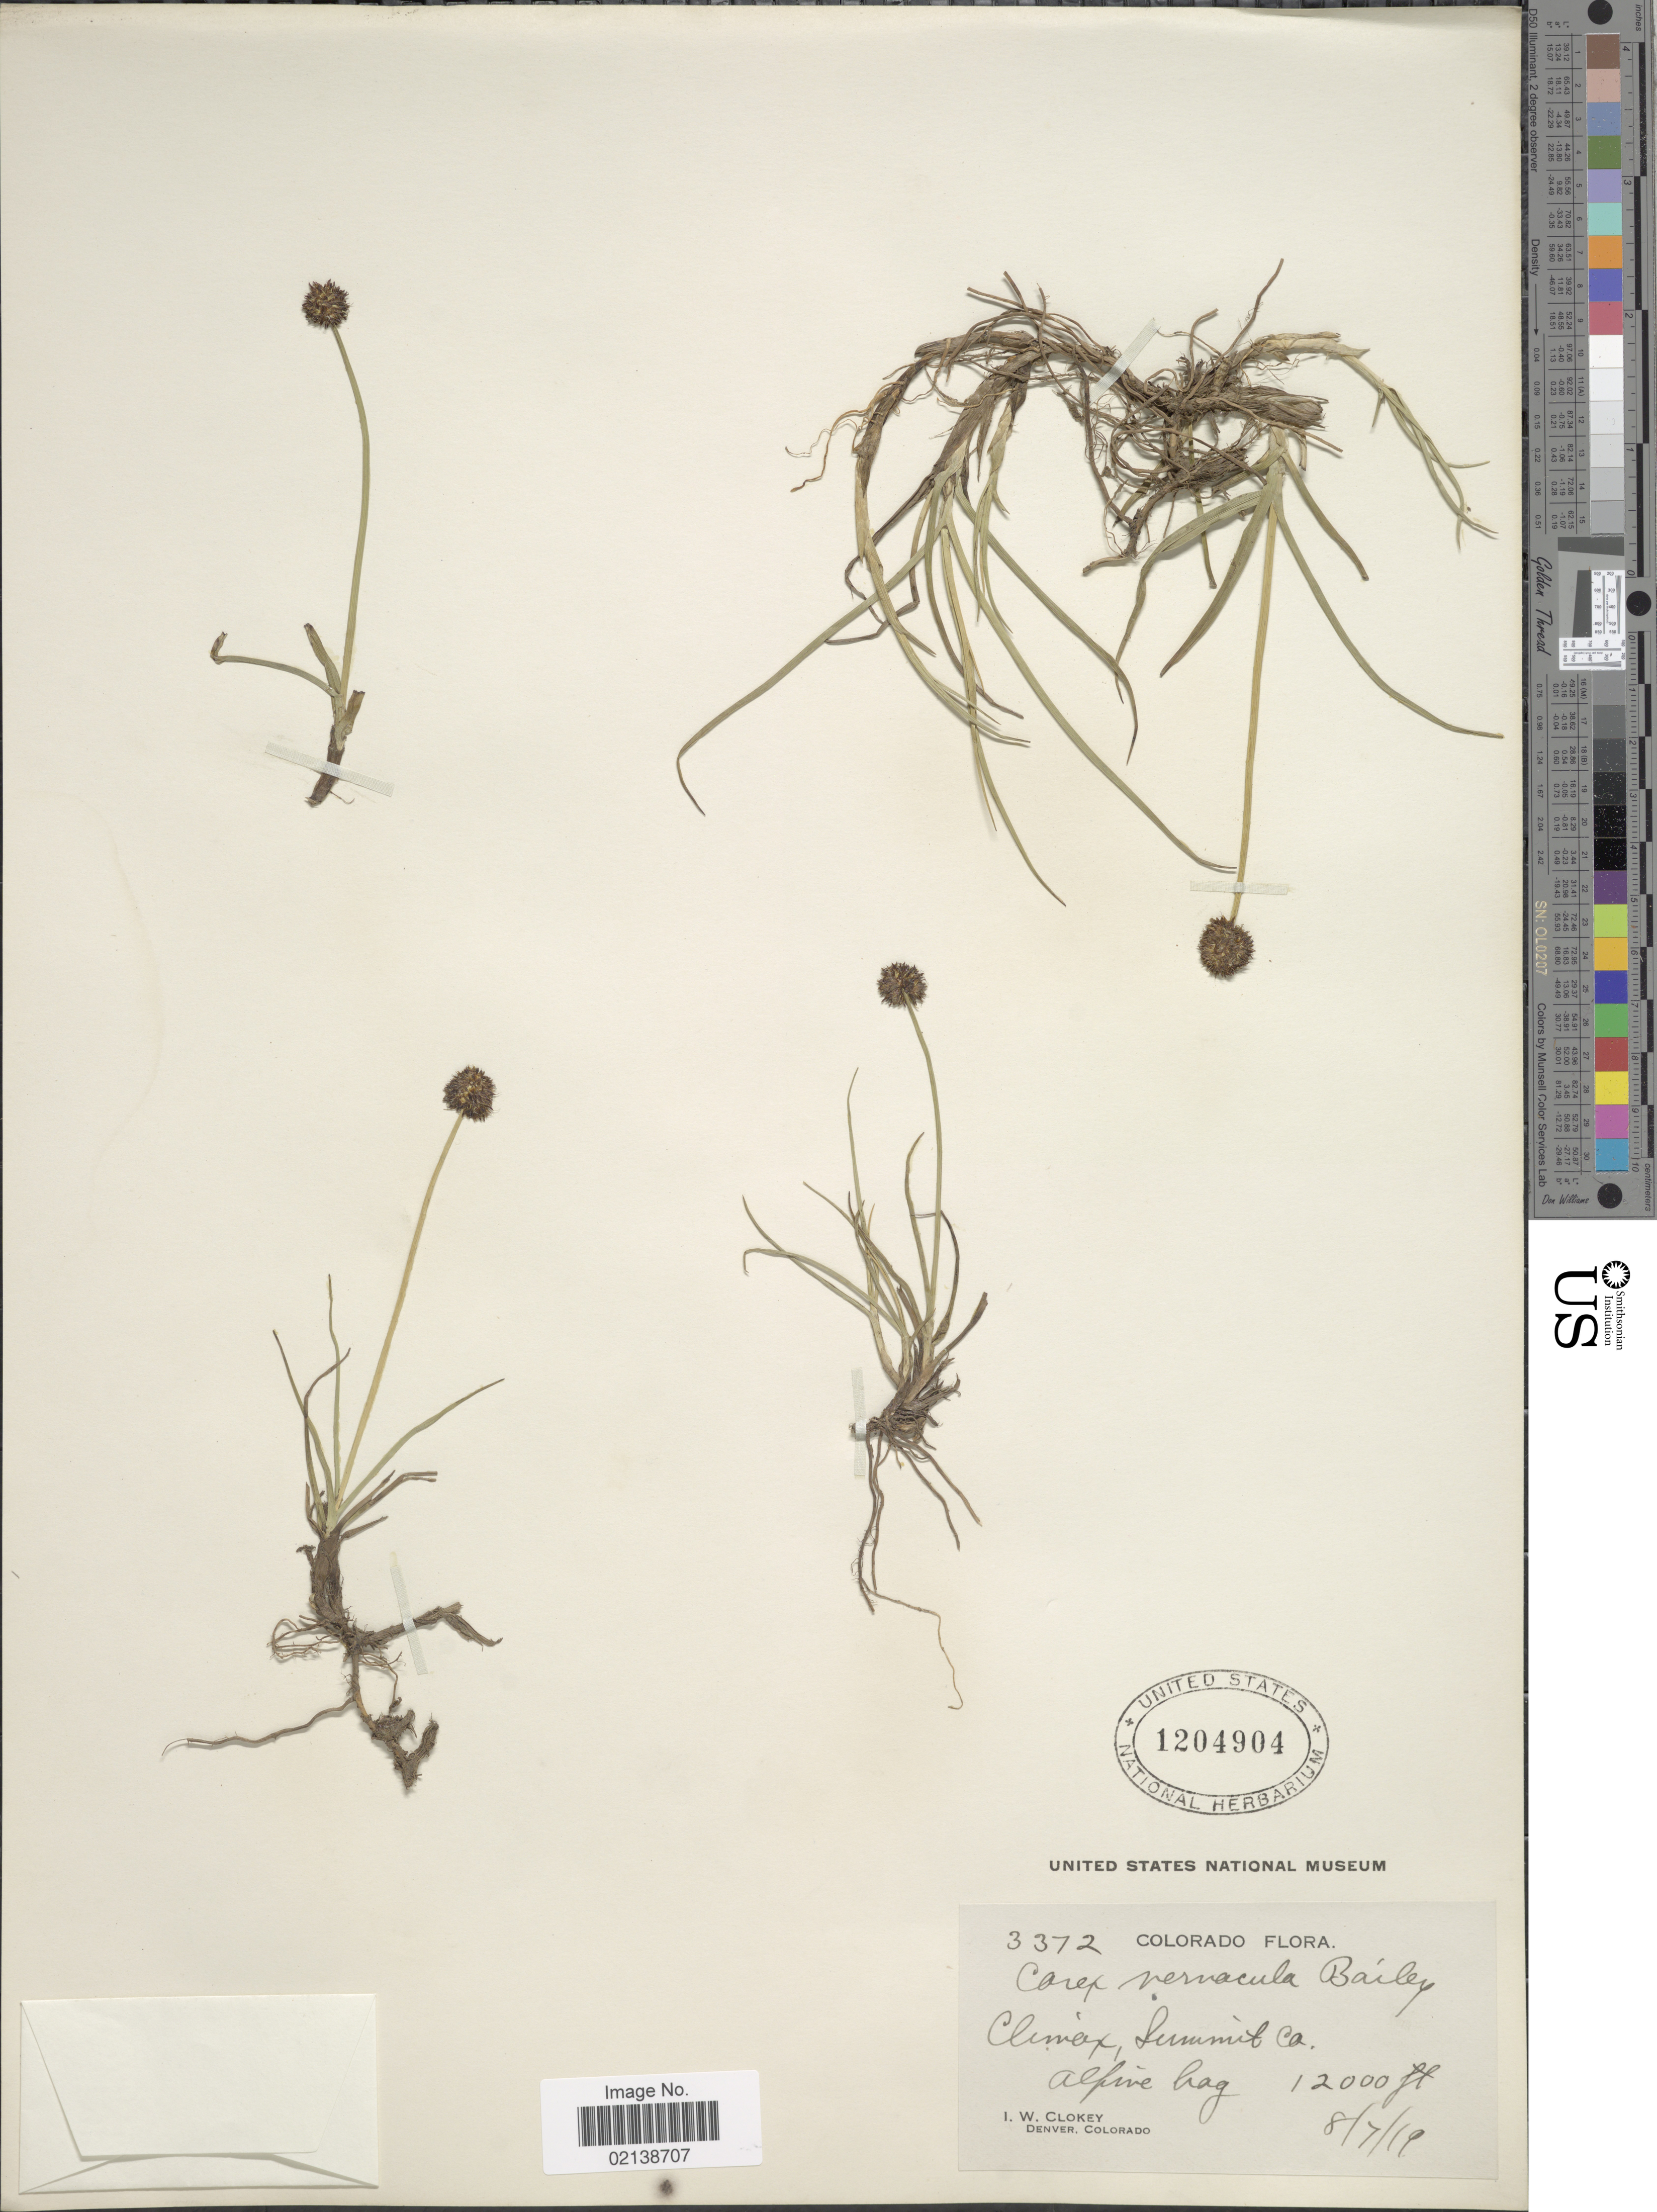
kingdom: Plantae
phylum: Tracheophyta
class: Liliopsida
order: Poales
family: Cyperaceae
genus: Carex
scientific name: Carex vernacula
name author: L.H. Bailey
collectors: I. W. Clokey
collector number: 3372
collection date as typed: Transcribed d/m/y: 7/8/19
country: United States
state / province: Colorado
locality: Climax, Summit Co., Alpine bog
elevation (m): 3658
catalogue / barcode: US 1204904